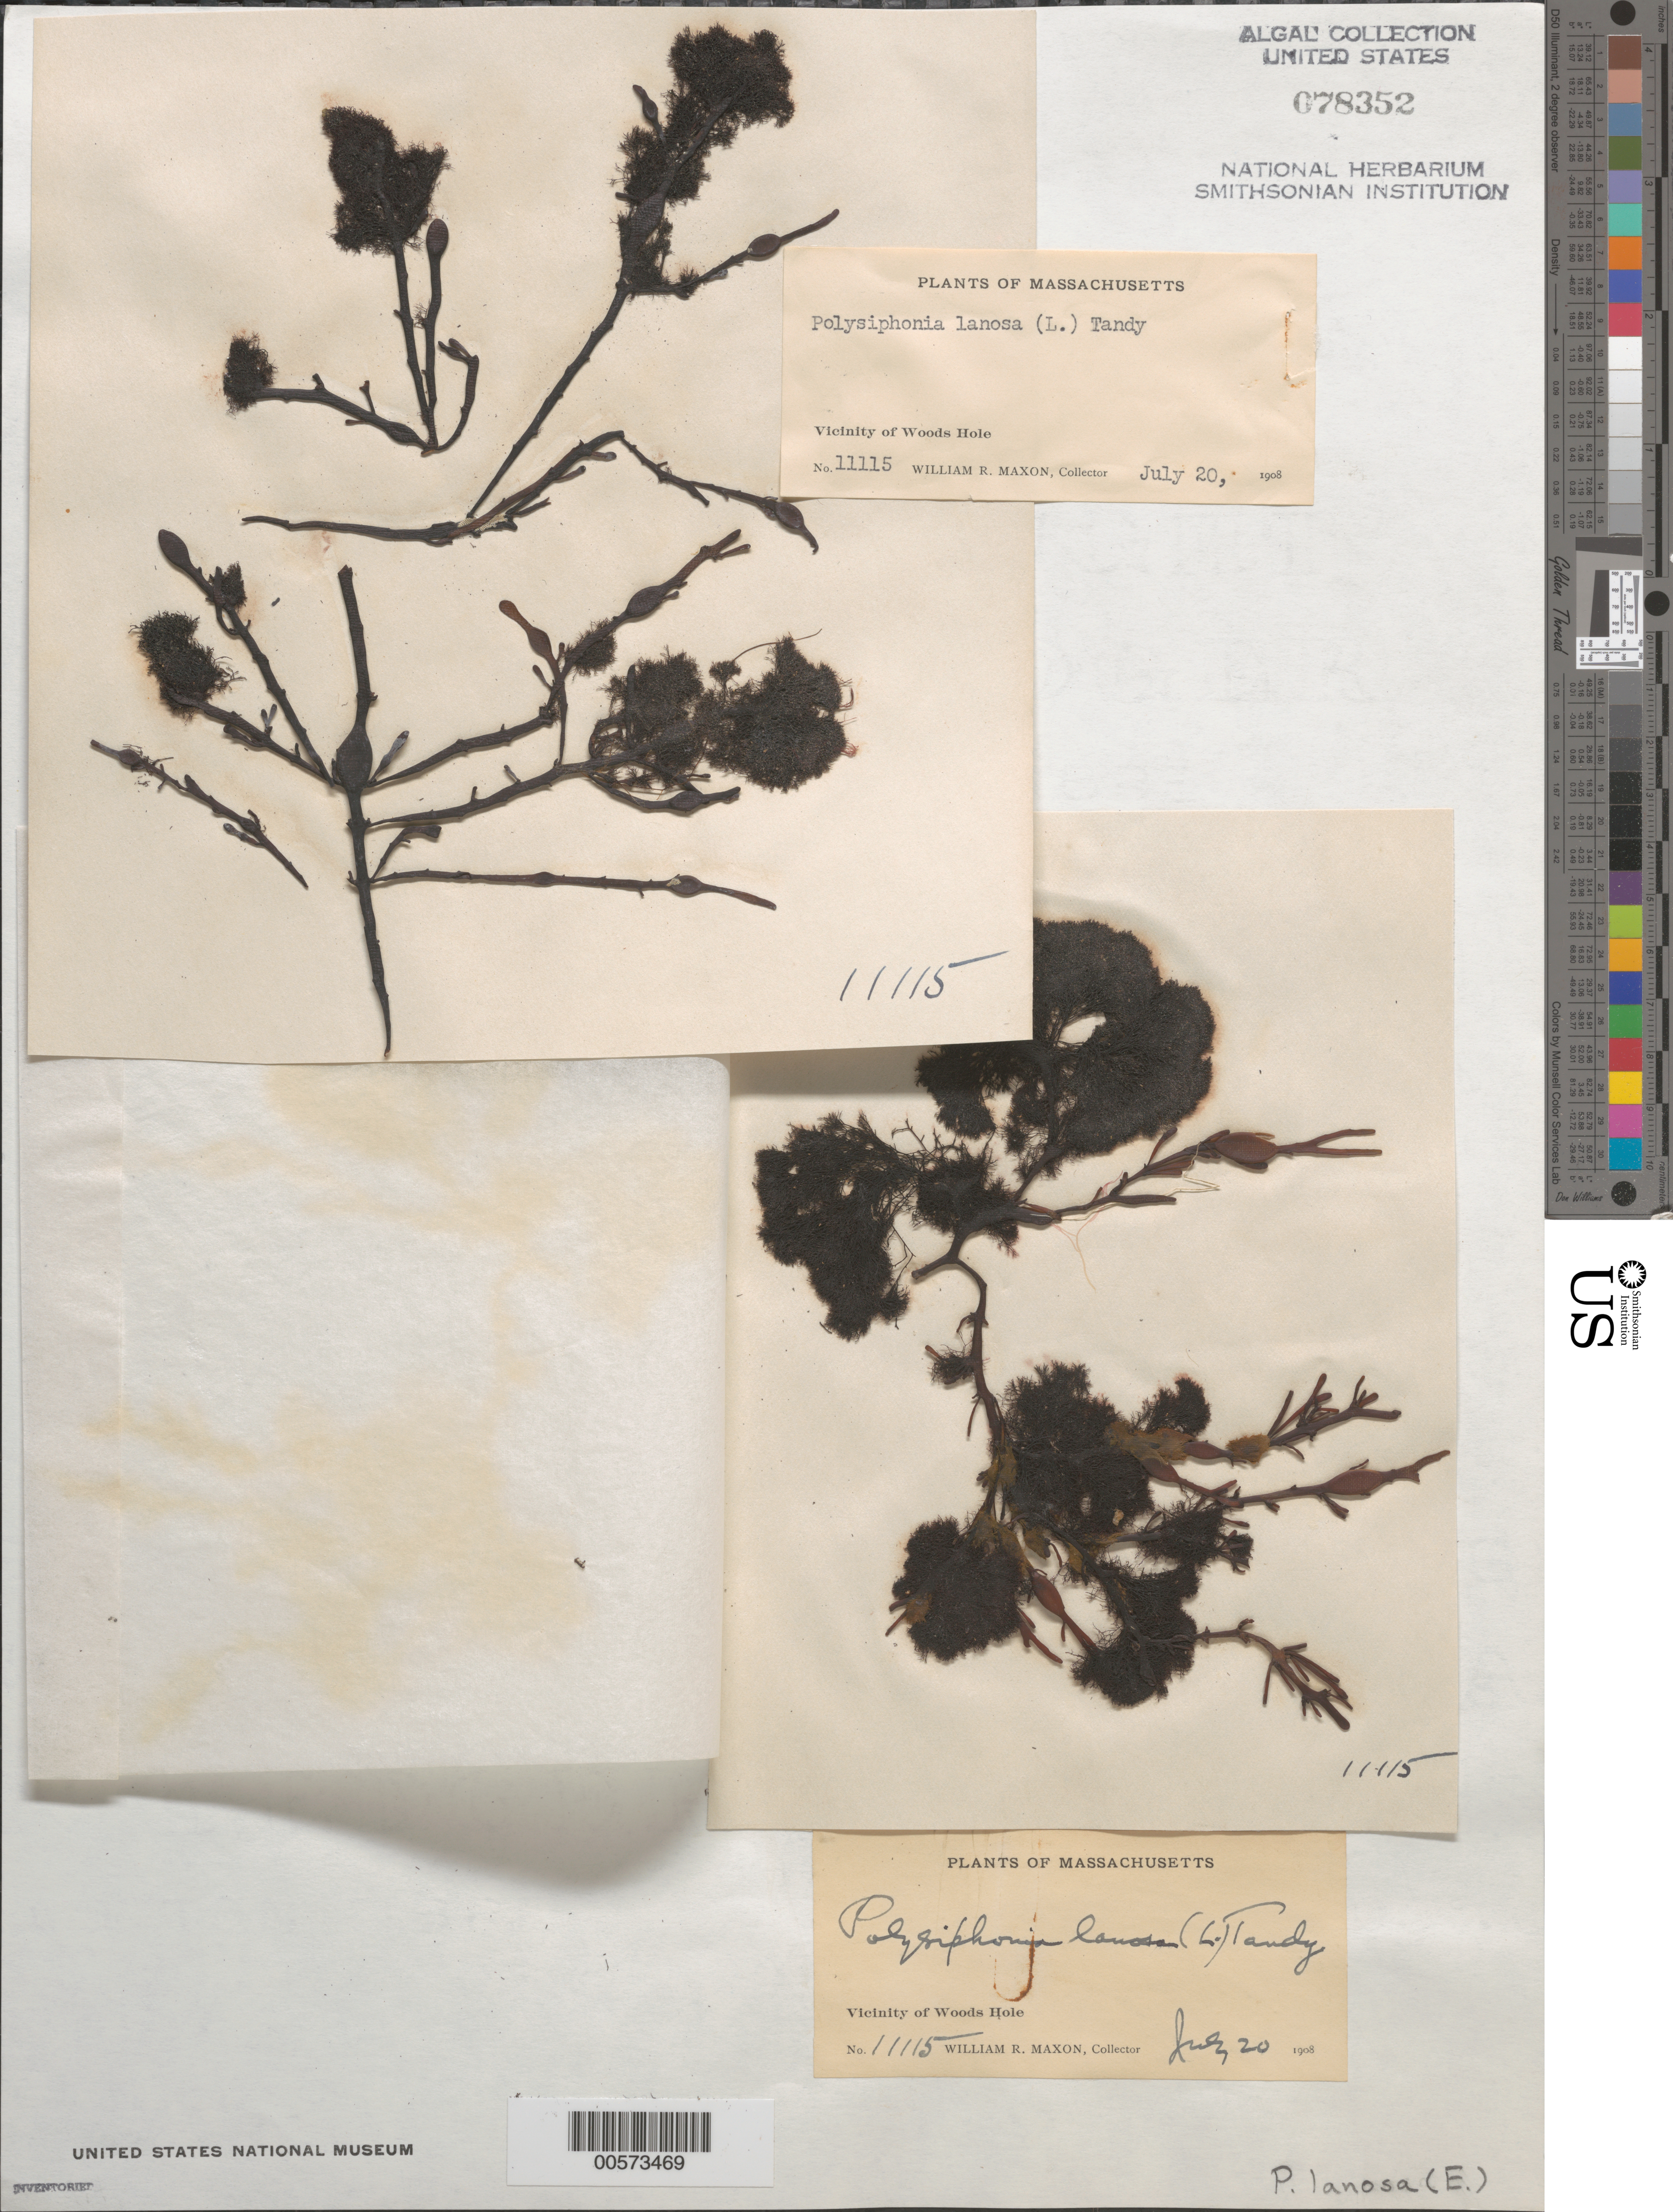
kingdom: Plantae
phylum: Rhodophyta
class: Florideophyceae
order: Ceramiales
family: Rhodomelaceae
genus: Vertebrata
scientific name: Vertebrata lanosa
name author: (L.) T.A. Chr.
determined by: Algae name updating Project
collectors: W. R. Maxon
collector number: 11115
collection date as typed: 20 Jul 1908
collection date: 1908-07-20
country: United States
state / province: Massachusetts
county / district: Barnstable County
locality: Woods Hole area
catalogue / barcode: US 78352